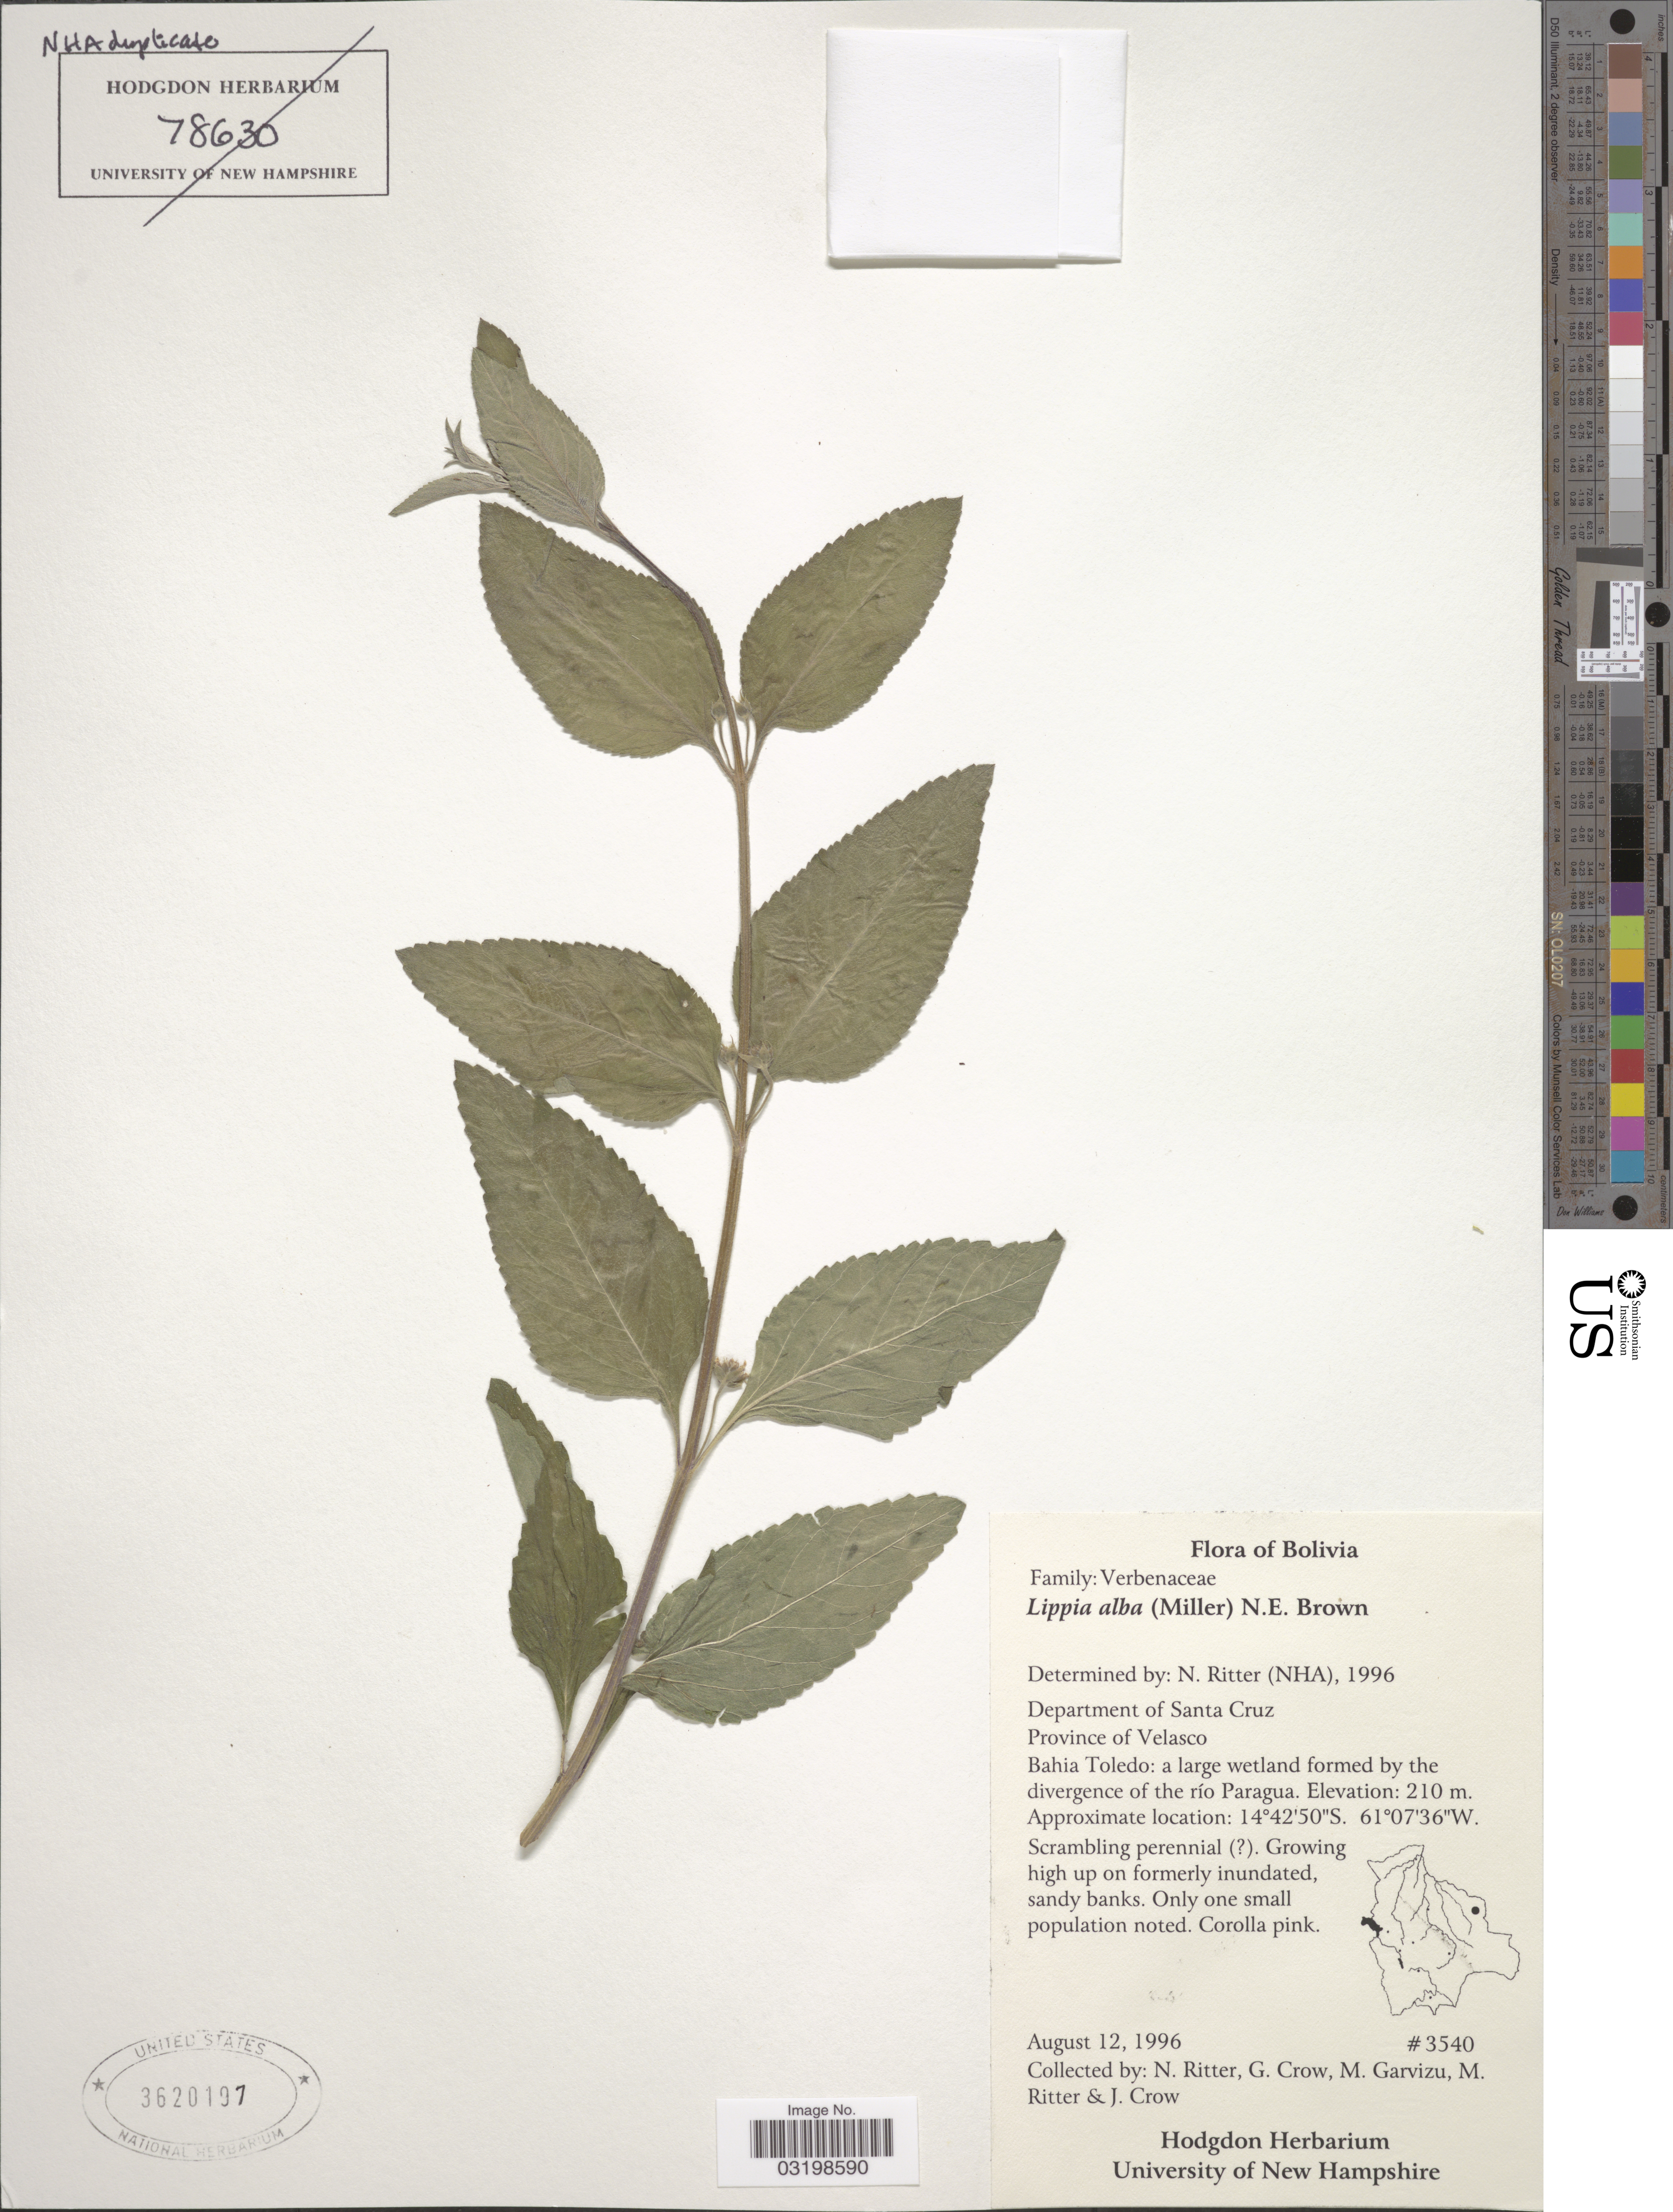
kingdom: Plantae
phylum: Tracheophyta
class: Magnoliopsida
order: Lamiales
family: Verbenaceae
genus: Lippia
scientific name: Lippia alba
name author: (Mill.) N.E. Br. ex Britton & P. Wilson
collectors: N. Ritter, G. Crow, M. Garvizu, M. Ritter & J. Crow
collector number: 3540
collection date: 1996-08-12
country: Bolivia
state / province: Santa Cruz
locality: Department of Santa Cruz, Province of Velasco, Bahia Toledo: a large wetland formed by the divergence of the río Paragua.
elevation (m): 210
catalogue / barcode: US 3620197